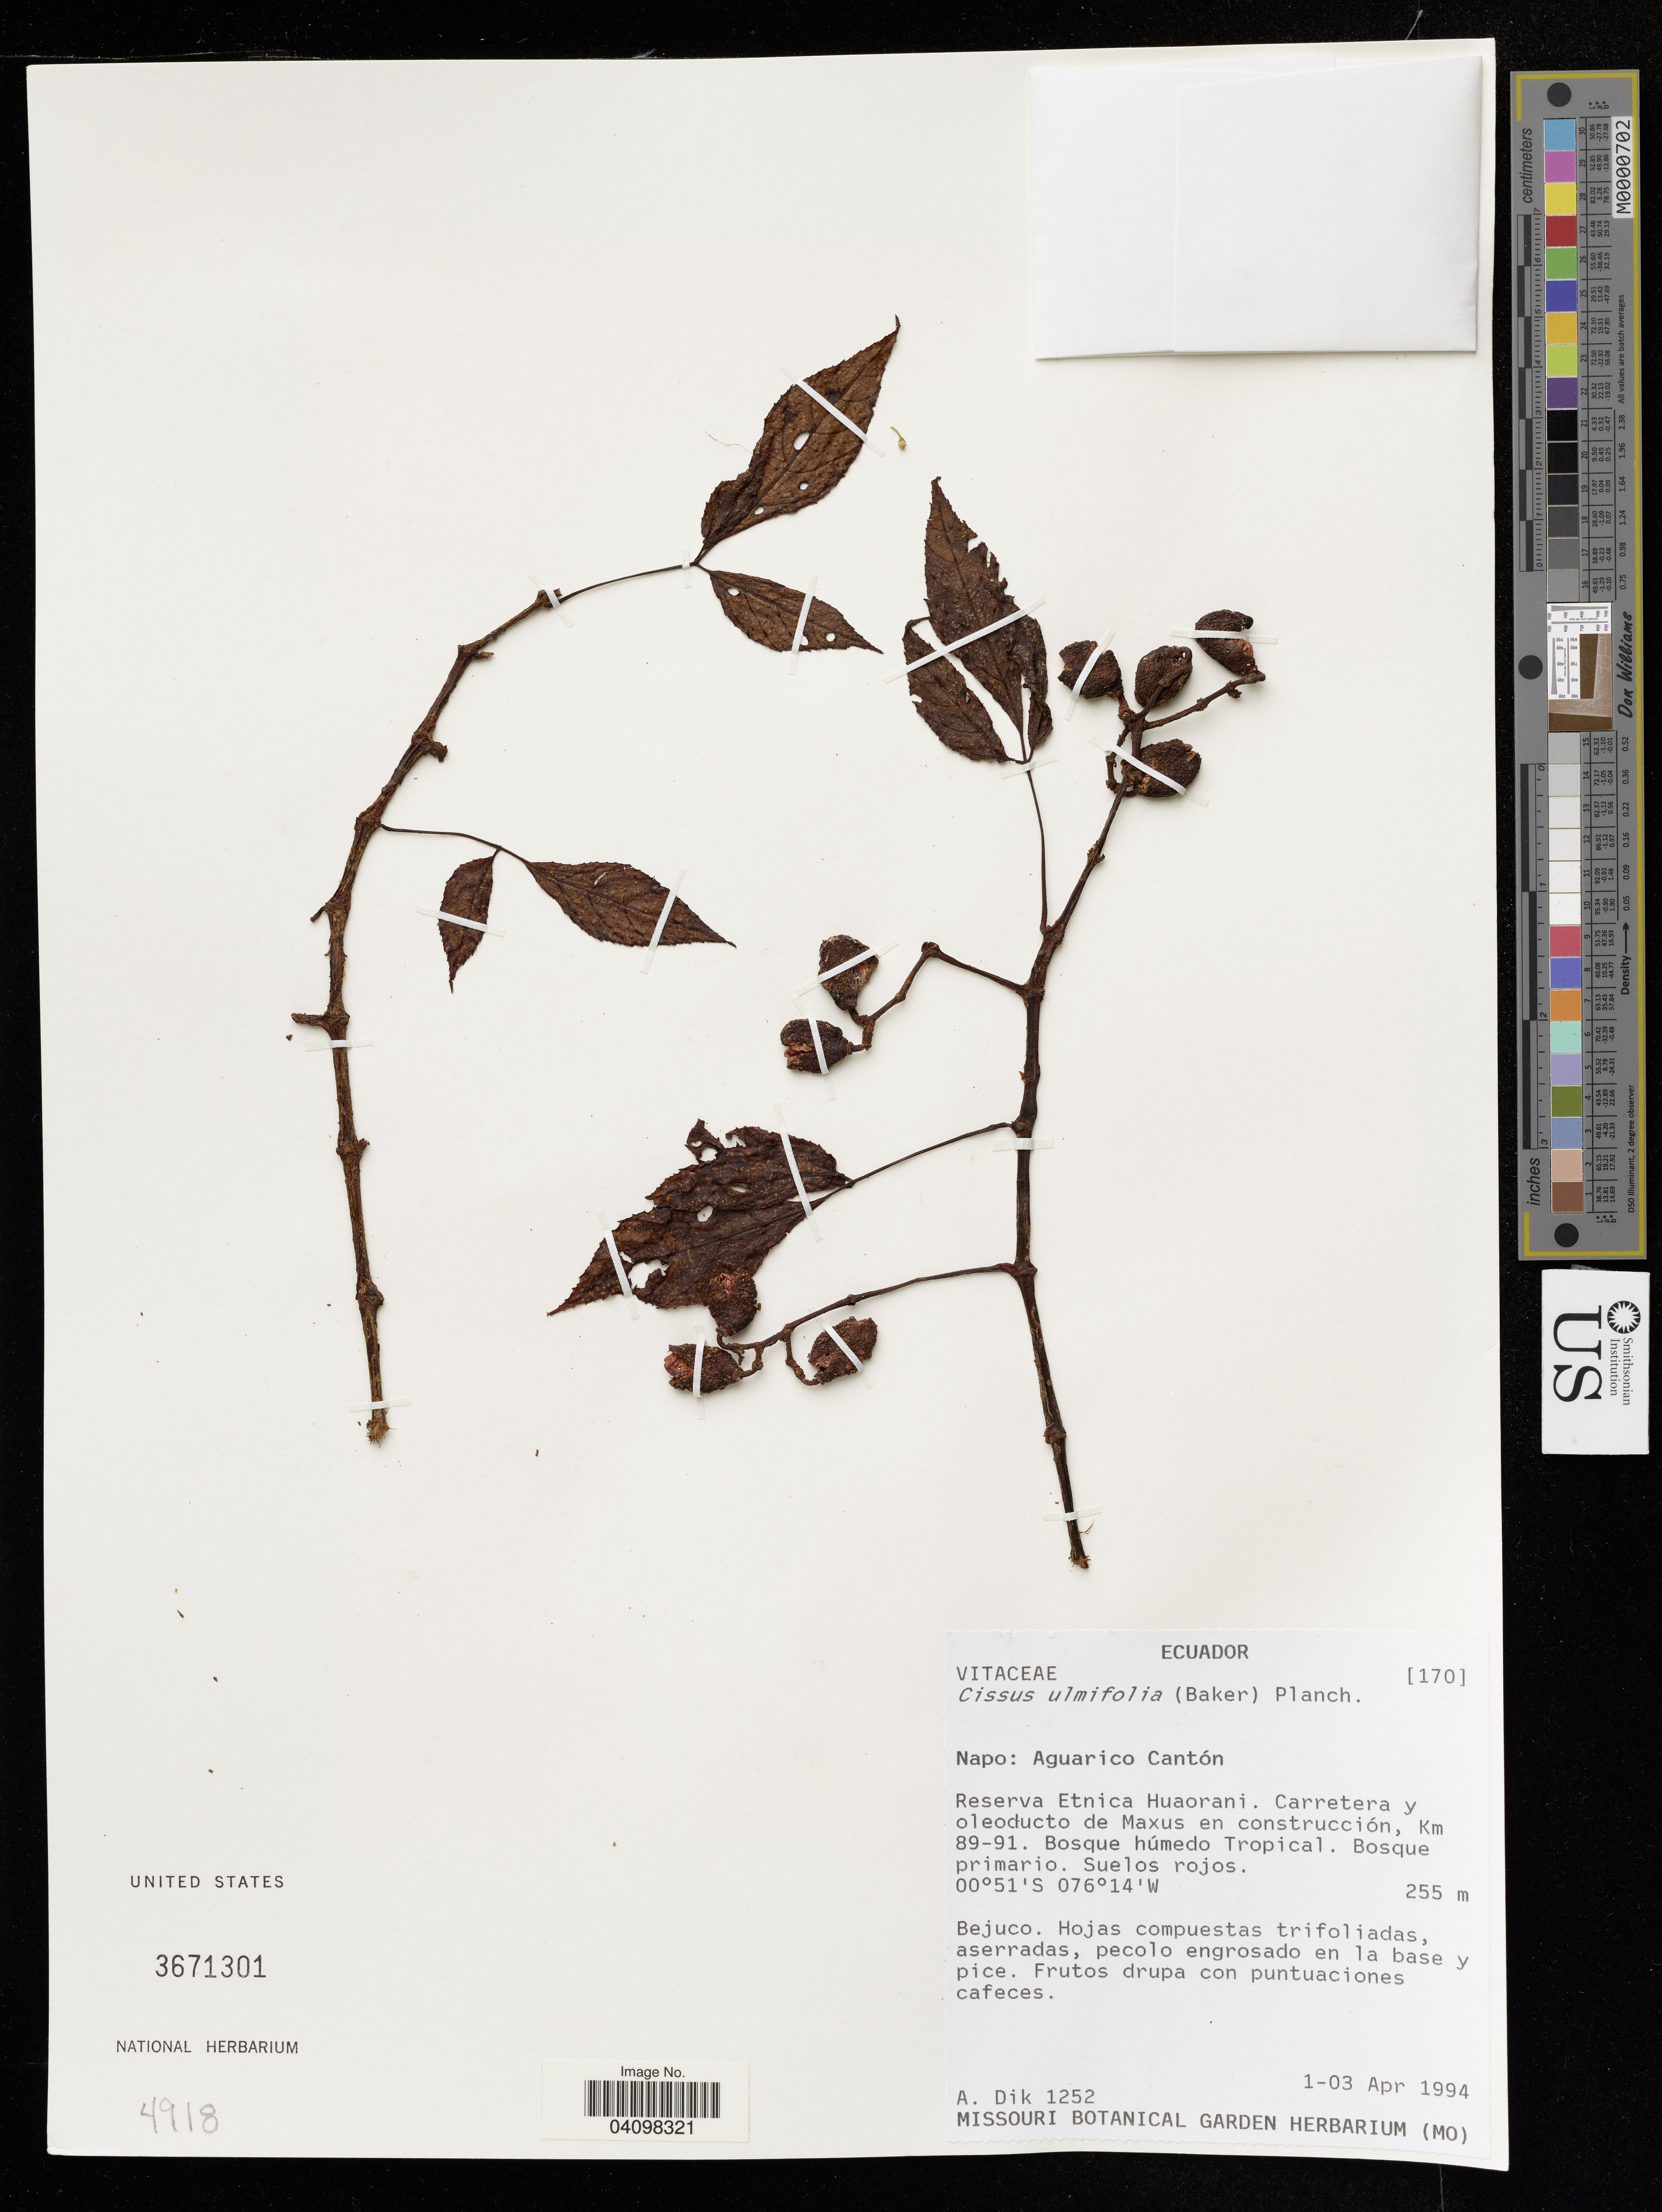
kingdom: Plantae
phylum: Tracheophyta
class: Magnoliopsida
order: Vitales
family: Vitaceae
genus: Cissus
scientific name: Cissus ulmifolia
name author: (Baker) Planch.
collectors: A. Dik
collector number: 1252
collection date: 1994-04-01/1994-04-03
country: Ecuador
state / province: Napo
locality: Aguarico Cantón. Reserva Etnica Huaorani. Carretera y oleoducto de Maxus en construcción, Km 89-91.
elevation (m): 255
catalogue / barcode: US 3671301